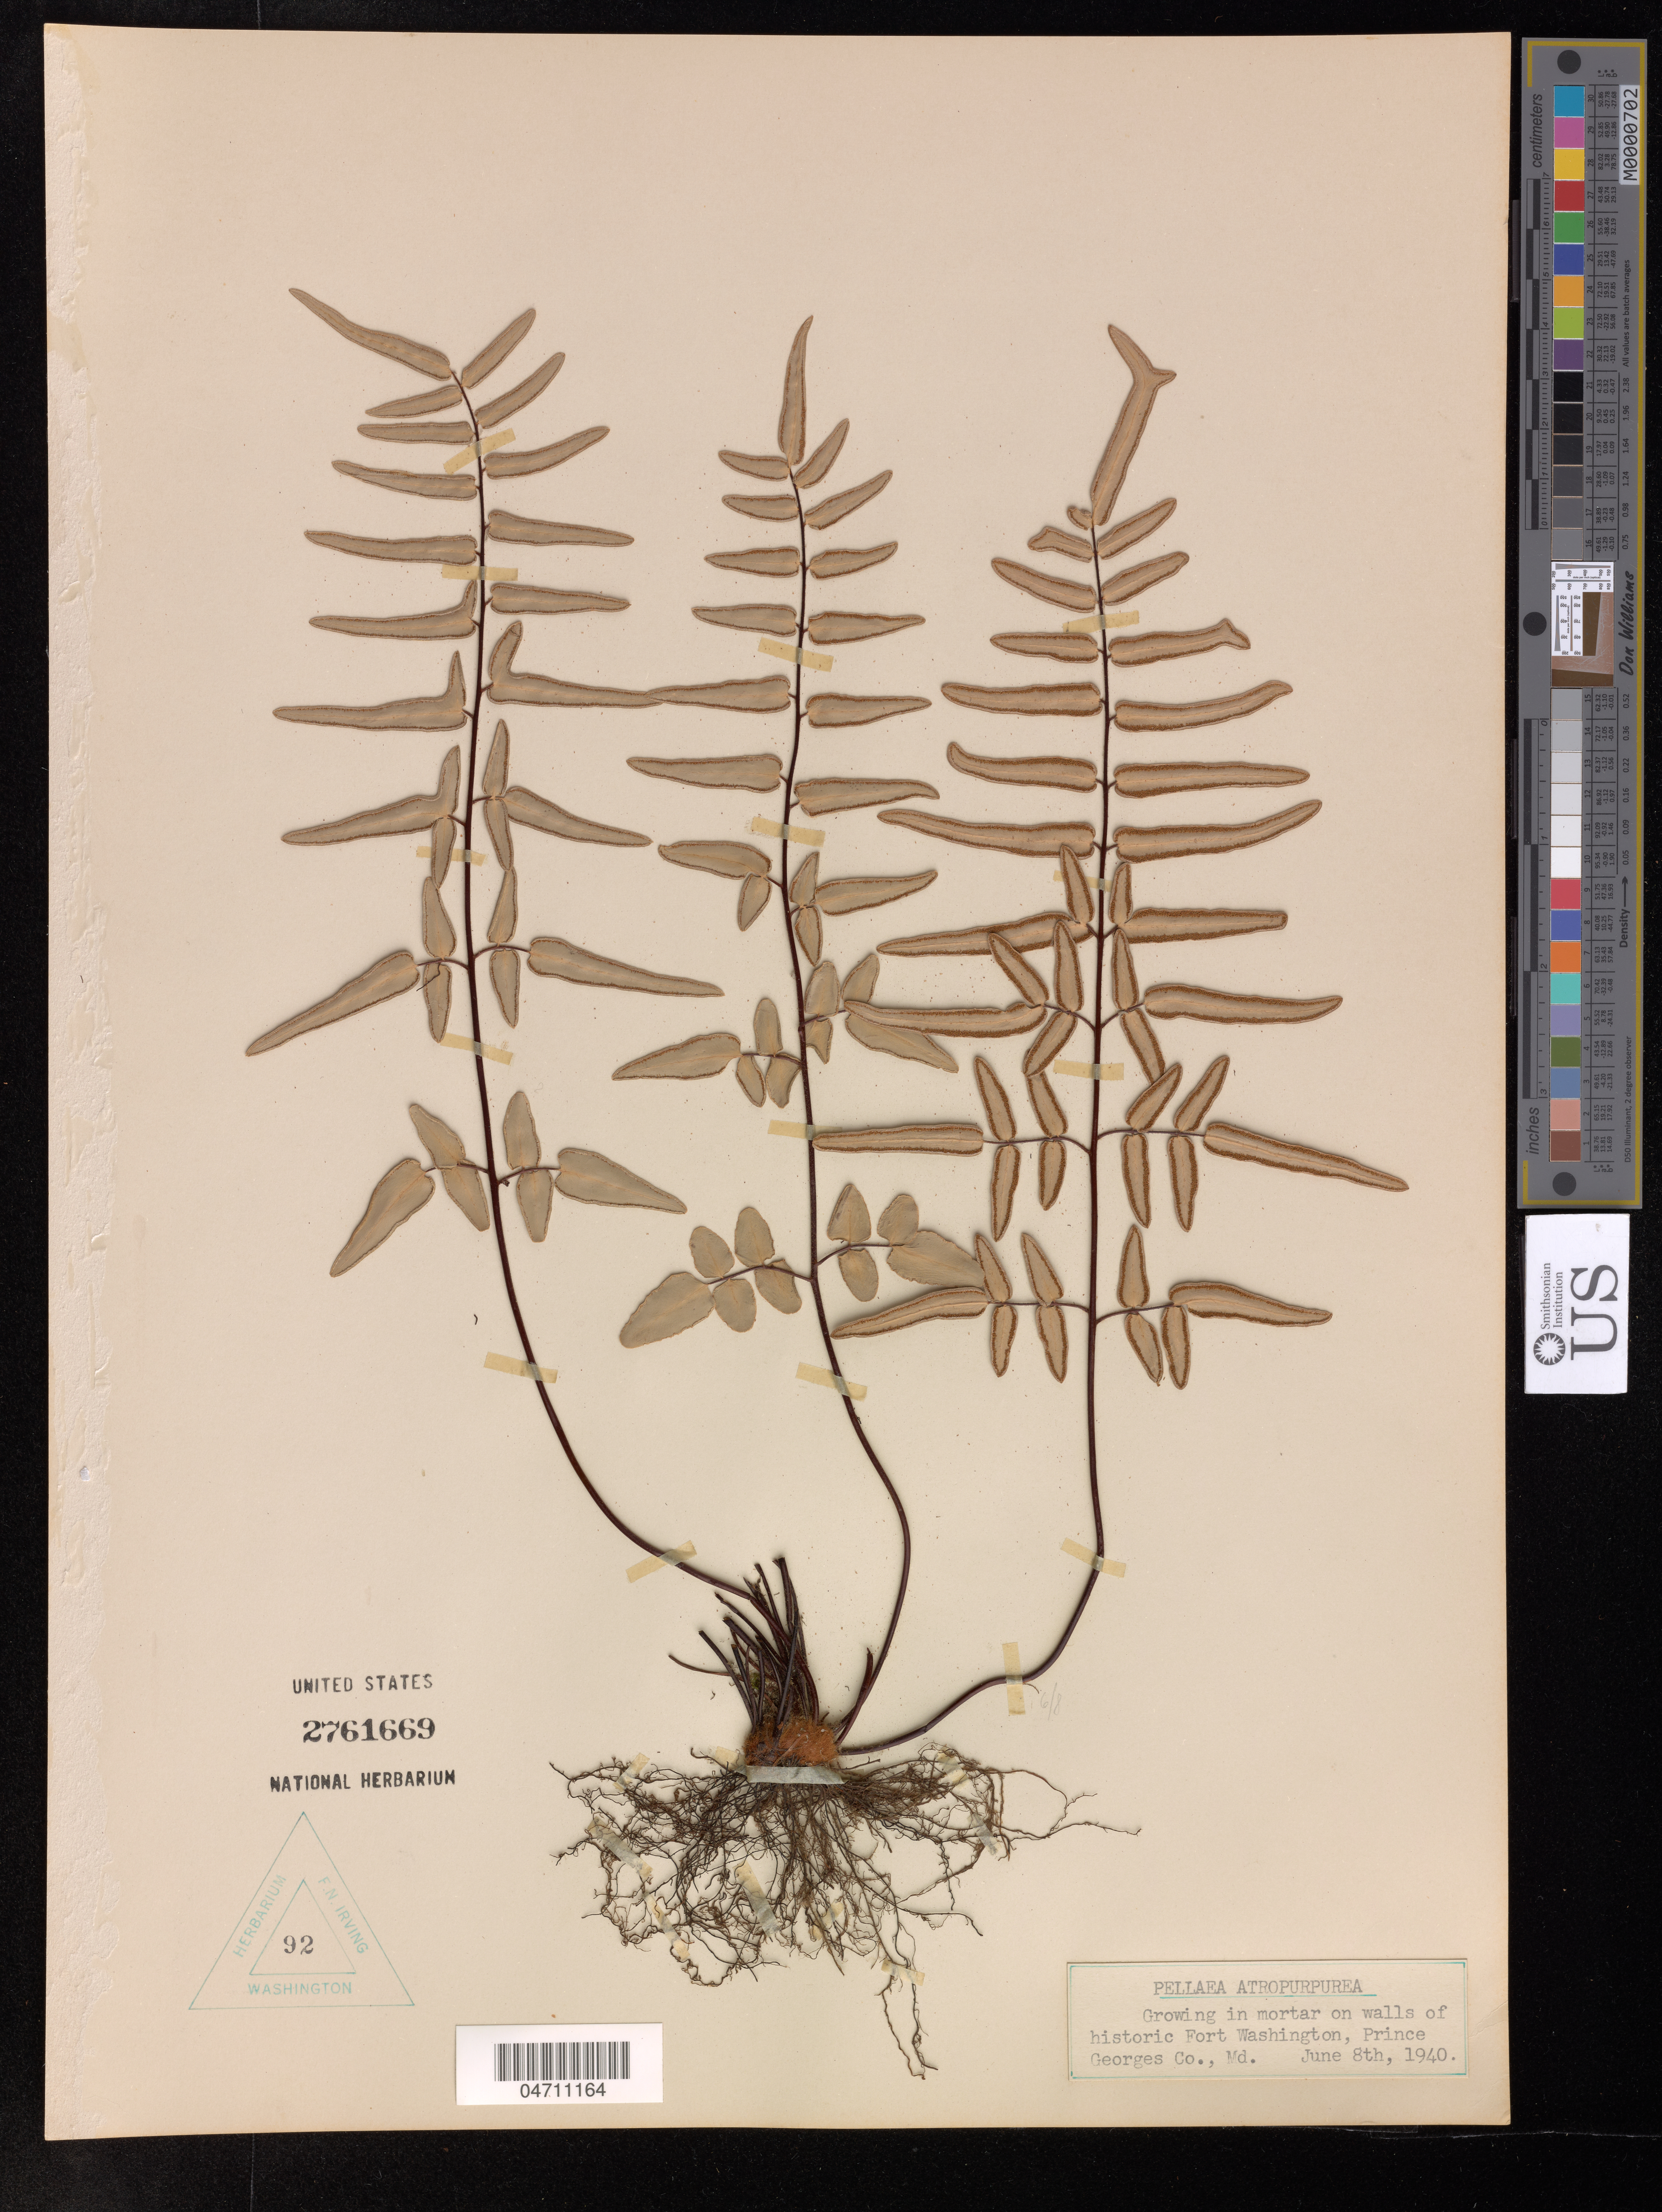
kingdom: Plantae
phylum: Tracheophyta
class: Polypodiopsida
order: Polypodiales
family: Pteridaceae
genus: Pellaea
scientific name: Pellaea atropurpurea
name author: (L.) Link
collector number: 92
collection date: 1940-06-08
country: United States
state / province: Maryland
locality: On walls of historic Fort Washington, Prince Georges Co.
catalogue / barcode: US 2761669